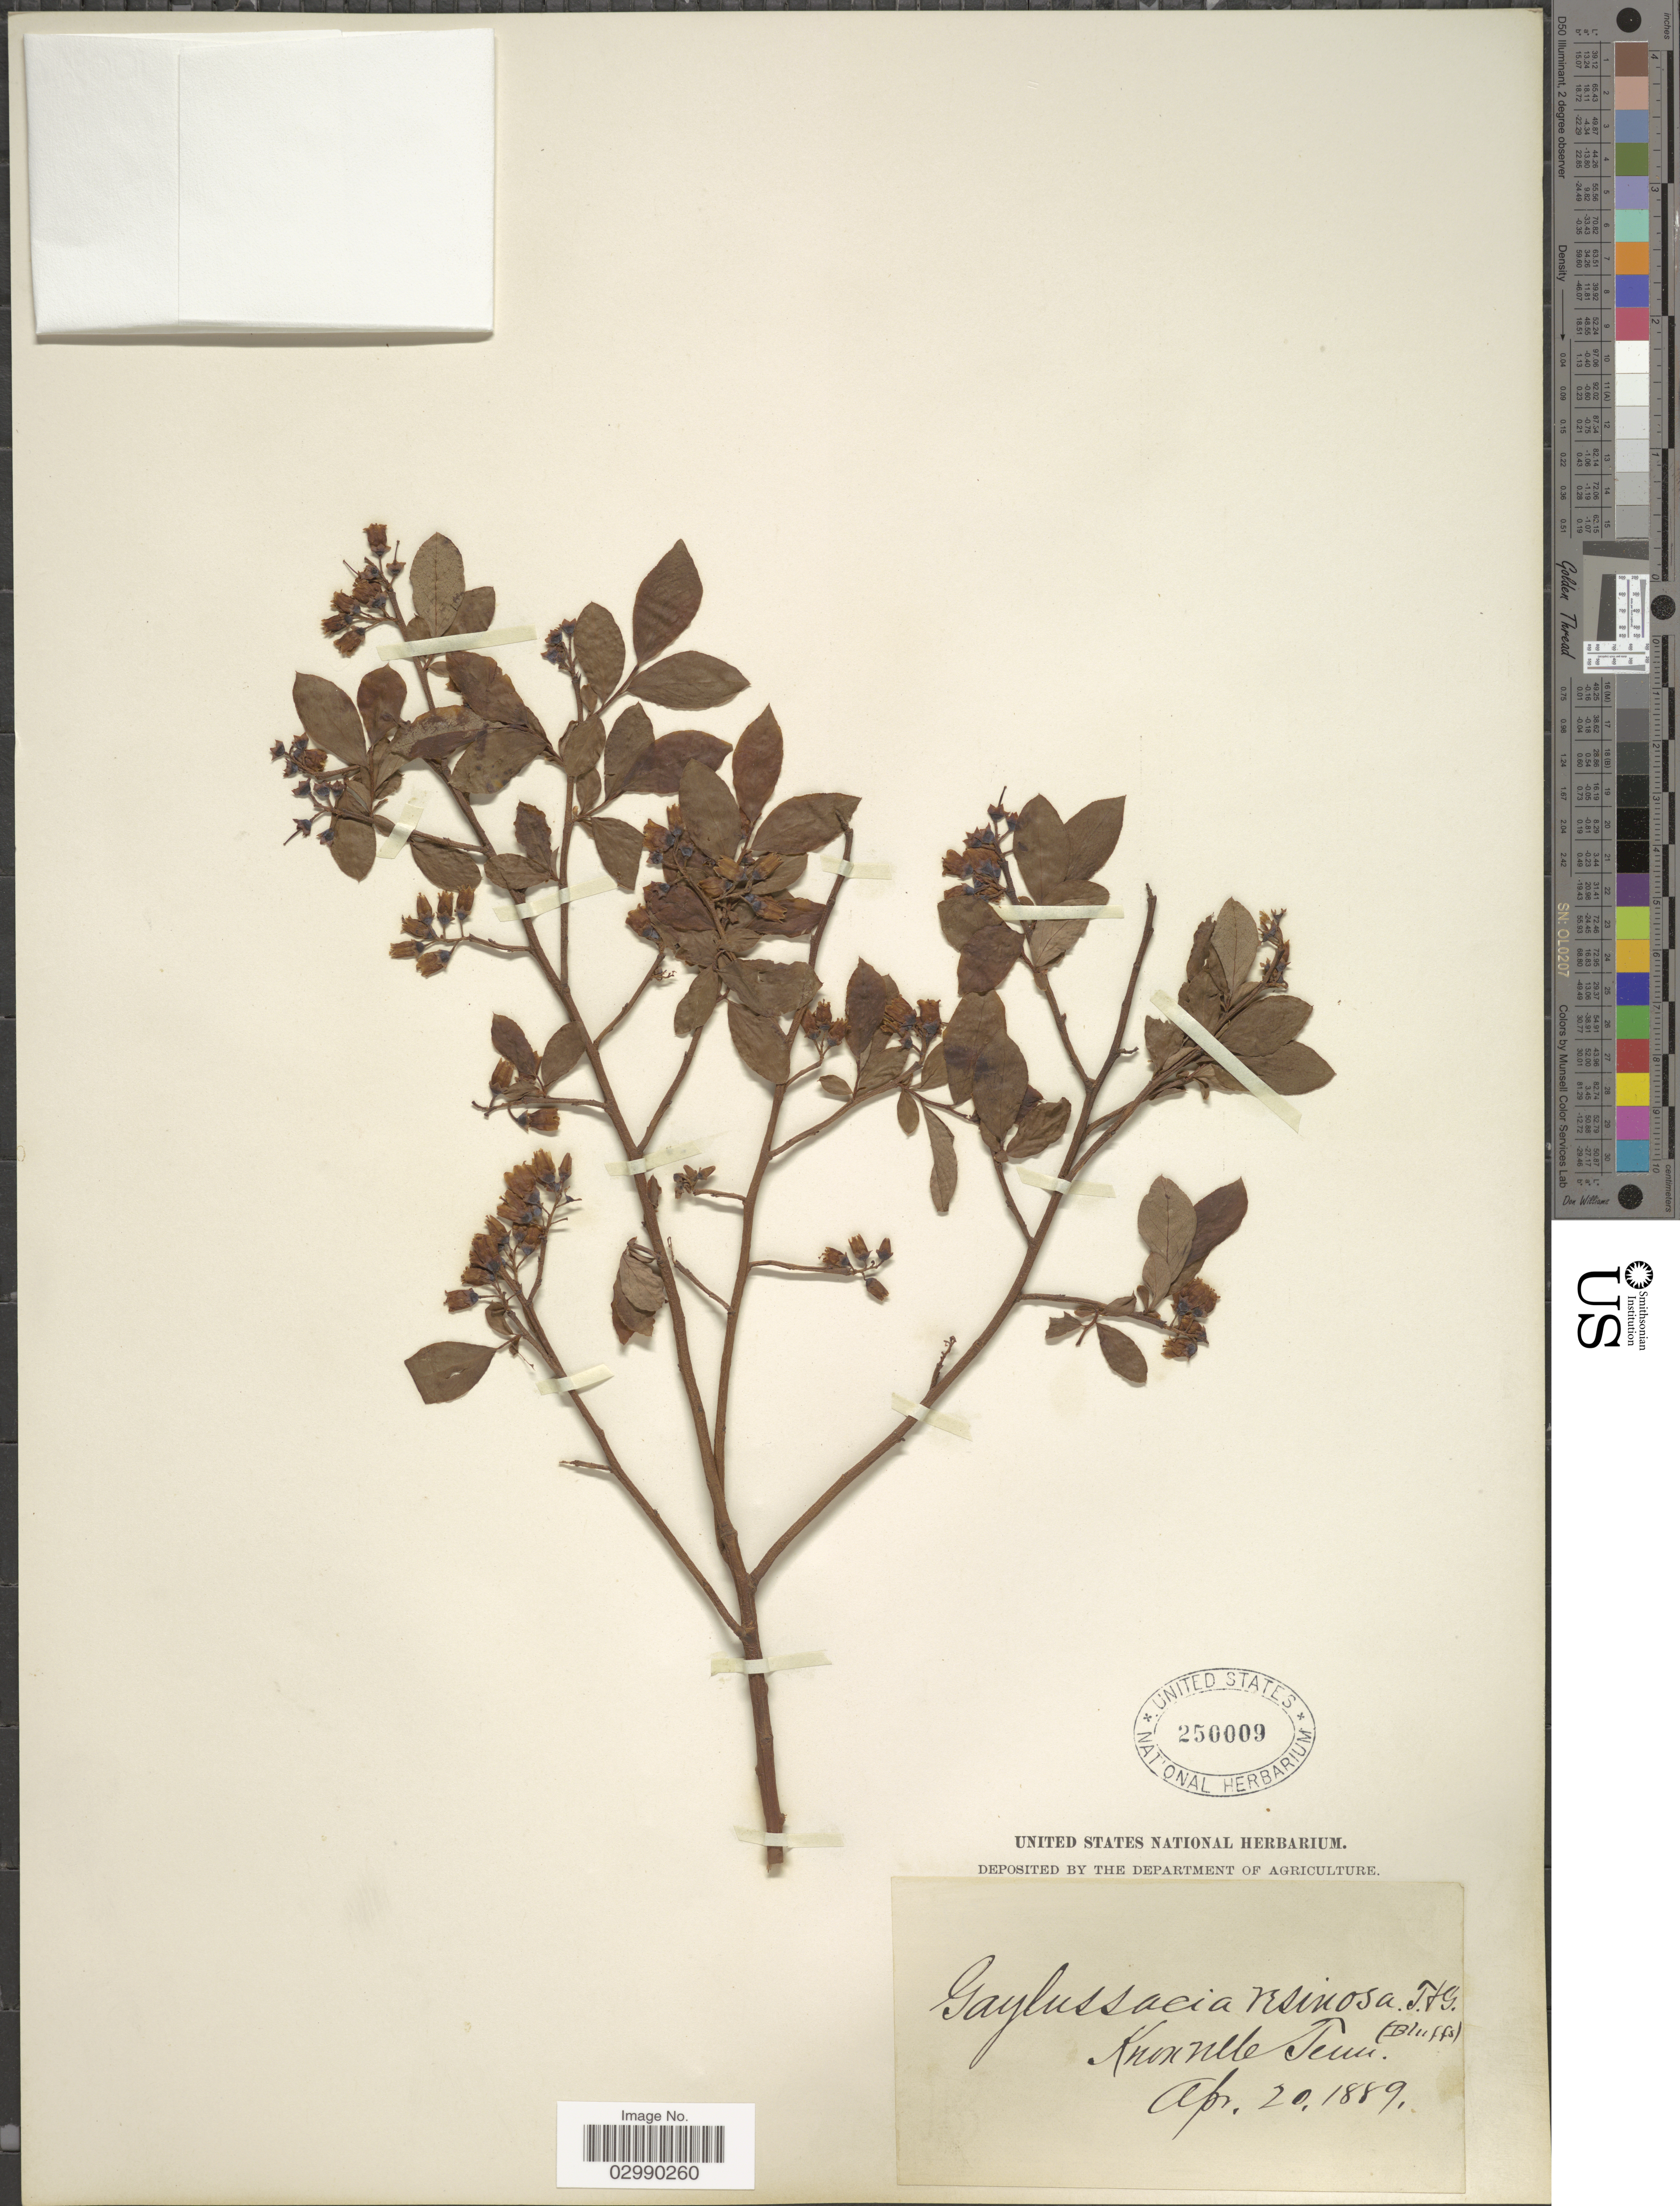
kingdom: Plantae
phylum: Tracheophyta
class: Magnoliopsida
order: Ericales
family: Ericaceae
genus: Vaccinium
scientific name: Vaccinium vacillans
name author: Kalm ex Torr.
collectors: ex herb. United States National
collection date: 1889-04-20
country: United States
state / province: Tennessee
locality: Knoxville.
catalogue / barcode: US 250009